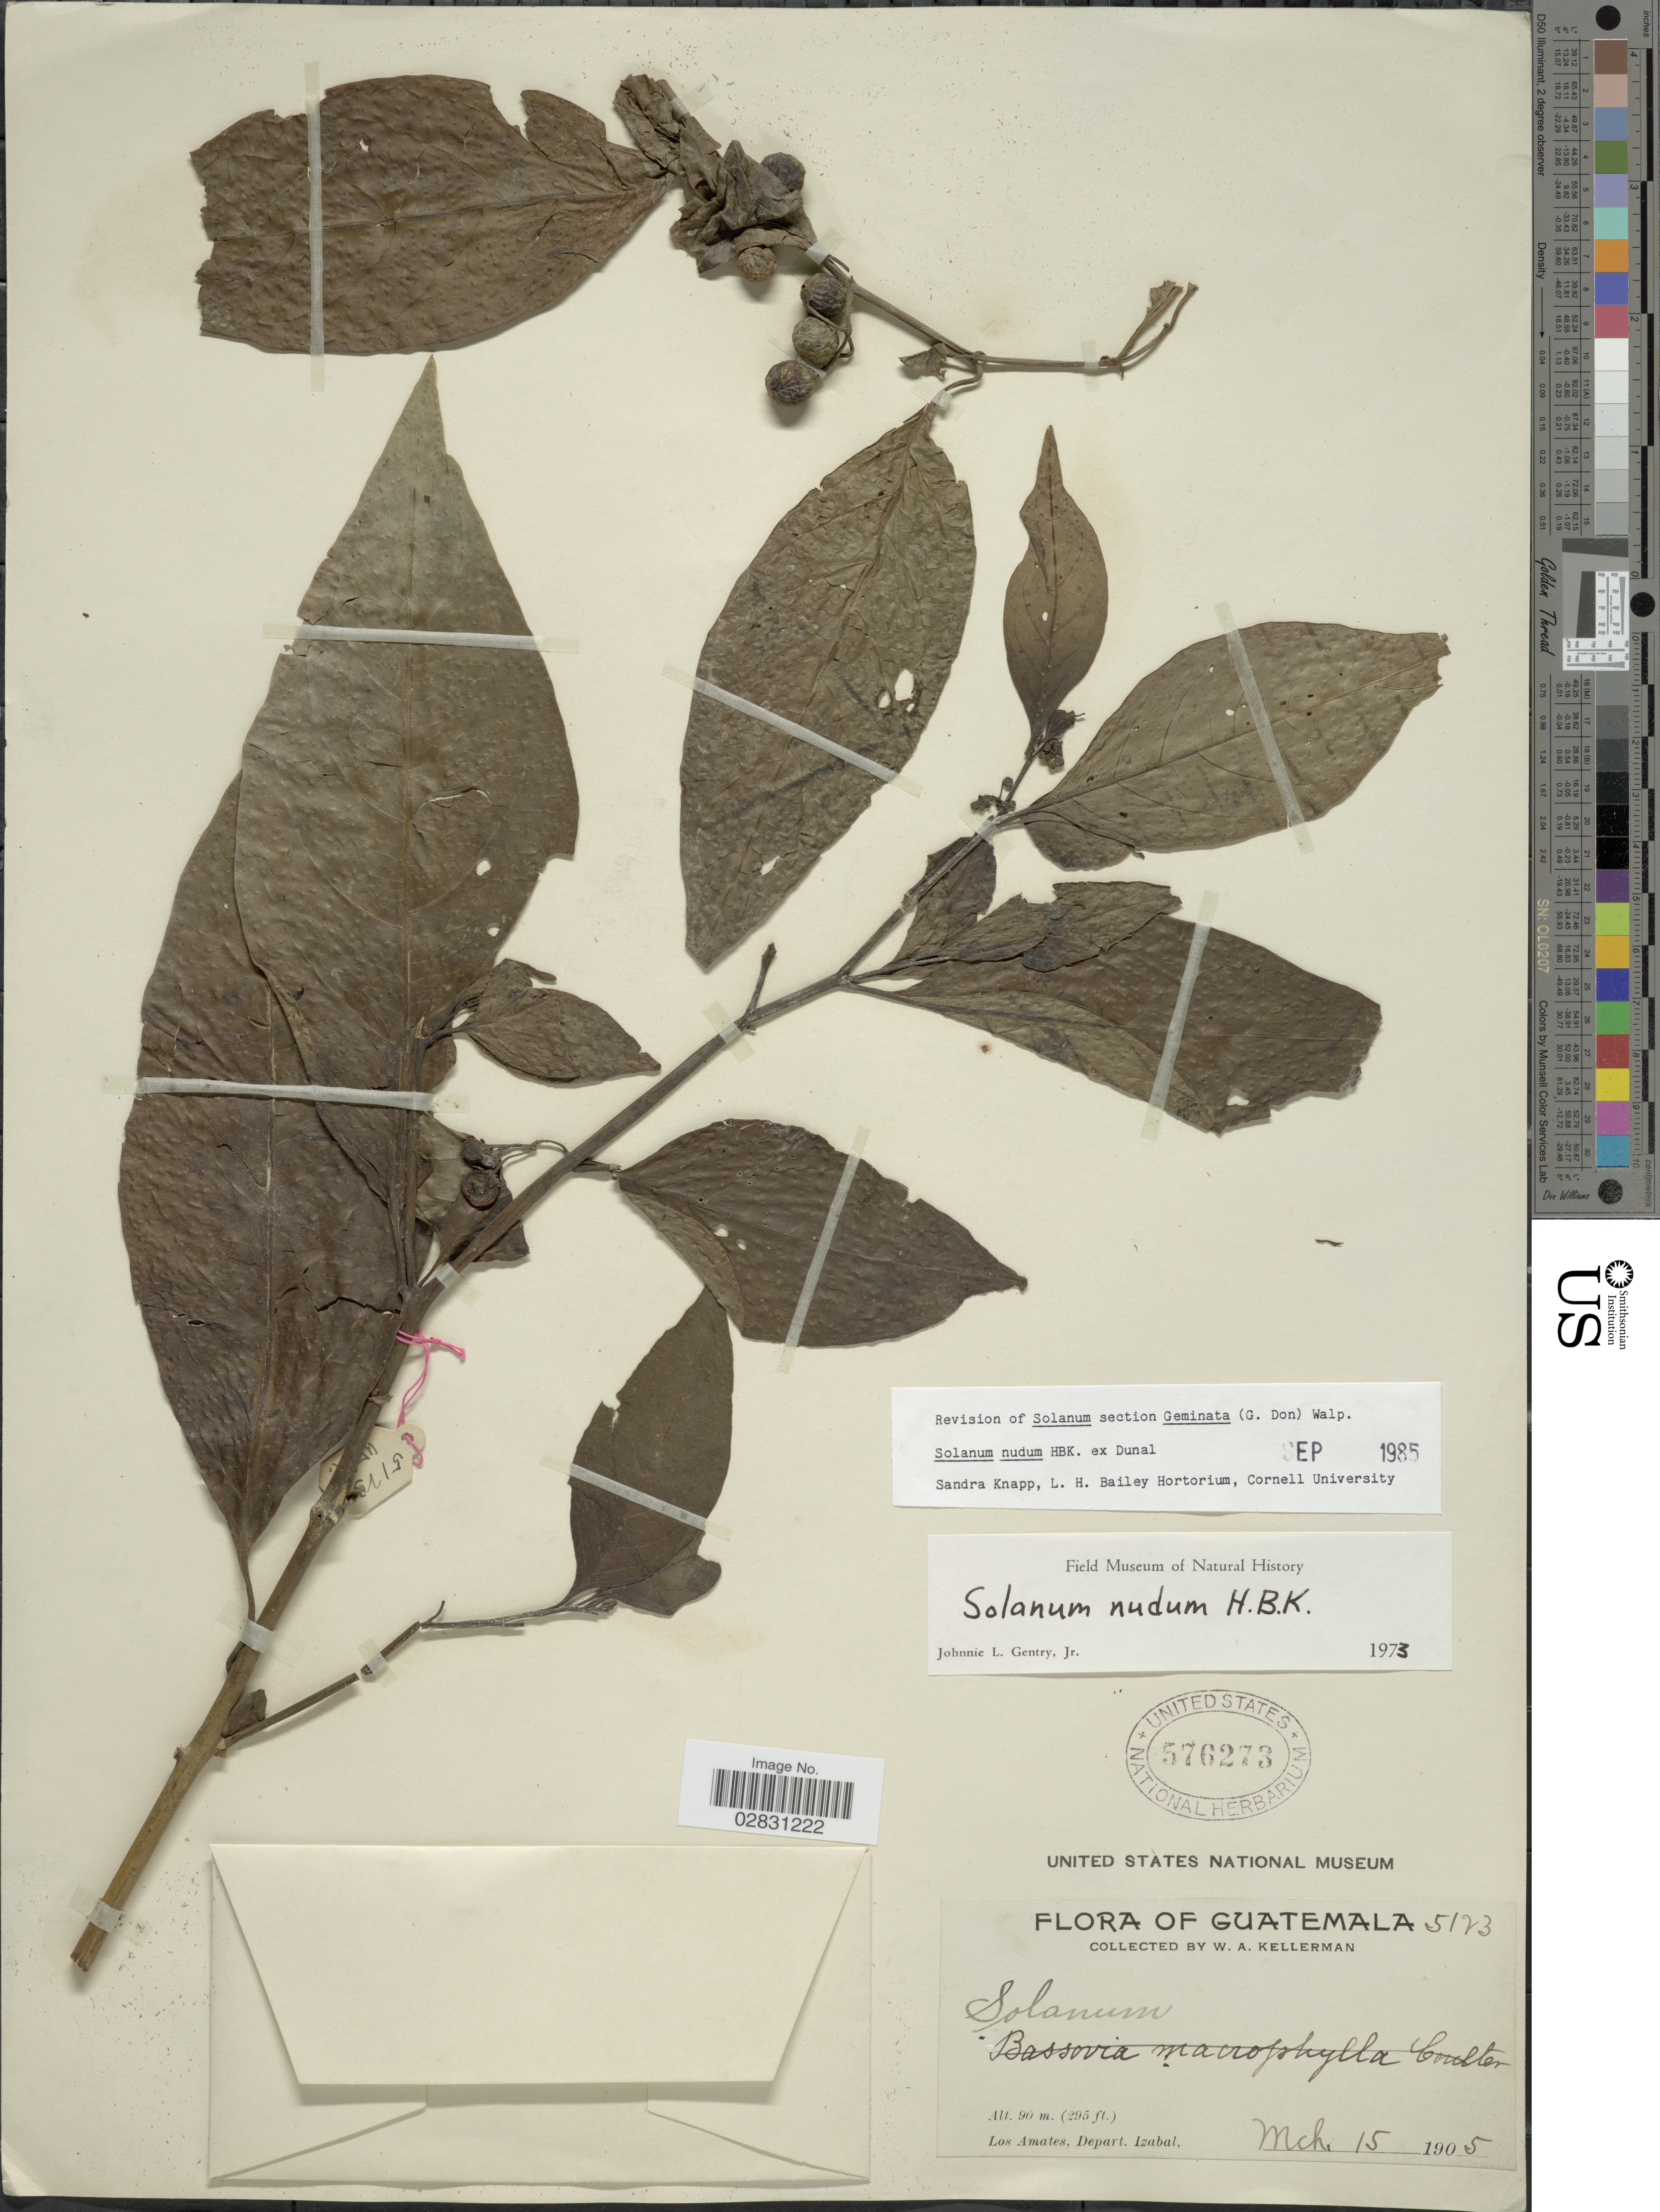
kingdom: Plantae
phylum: Tracheophyta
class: Magnoliopsida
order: Solanales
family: Solanaceae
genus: Solanum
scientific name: Solanum nudum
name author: Humb. & Bonpl. ex Dunal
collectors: W. Kellerman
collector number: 5123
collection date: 1905-03-15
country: Guatemala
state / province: Izabal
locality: Los Amates, Depart. Izabal.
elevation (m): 90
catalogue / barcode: US 576273